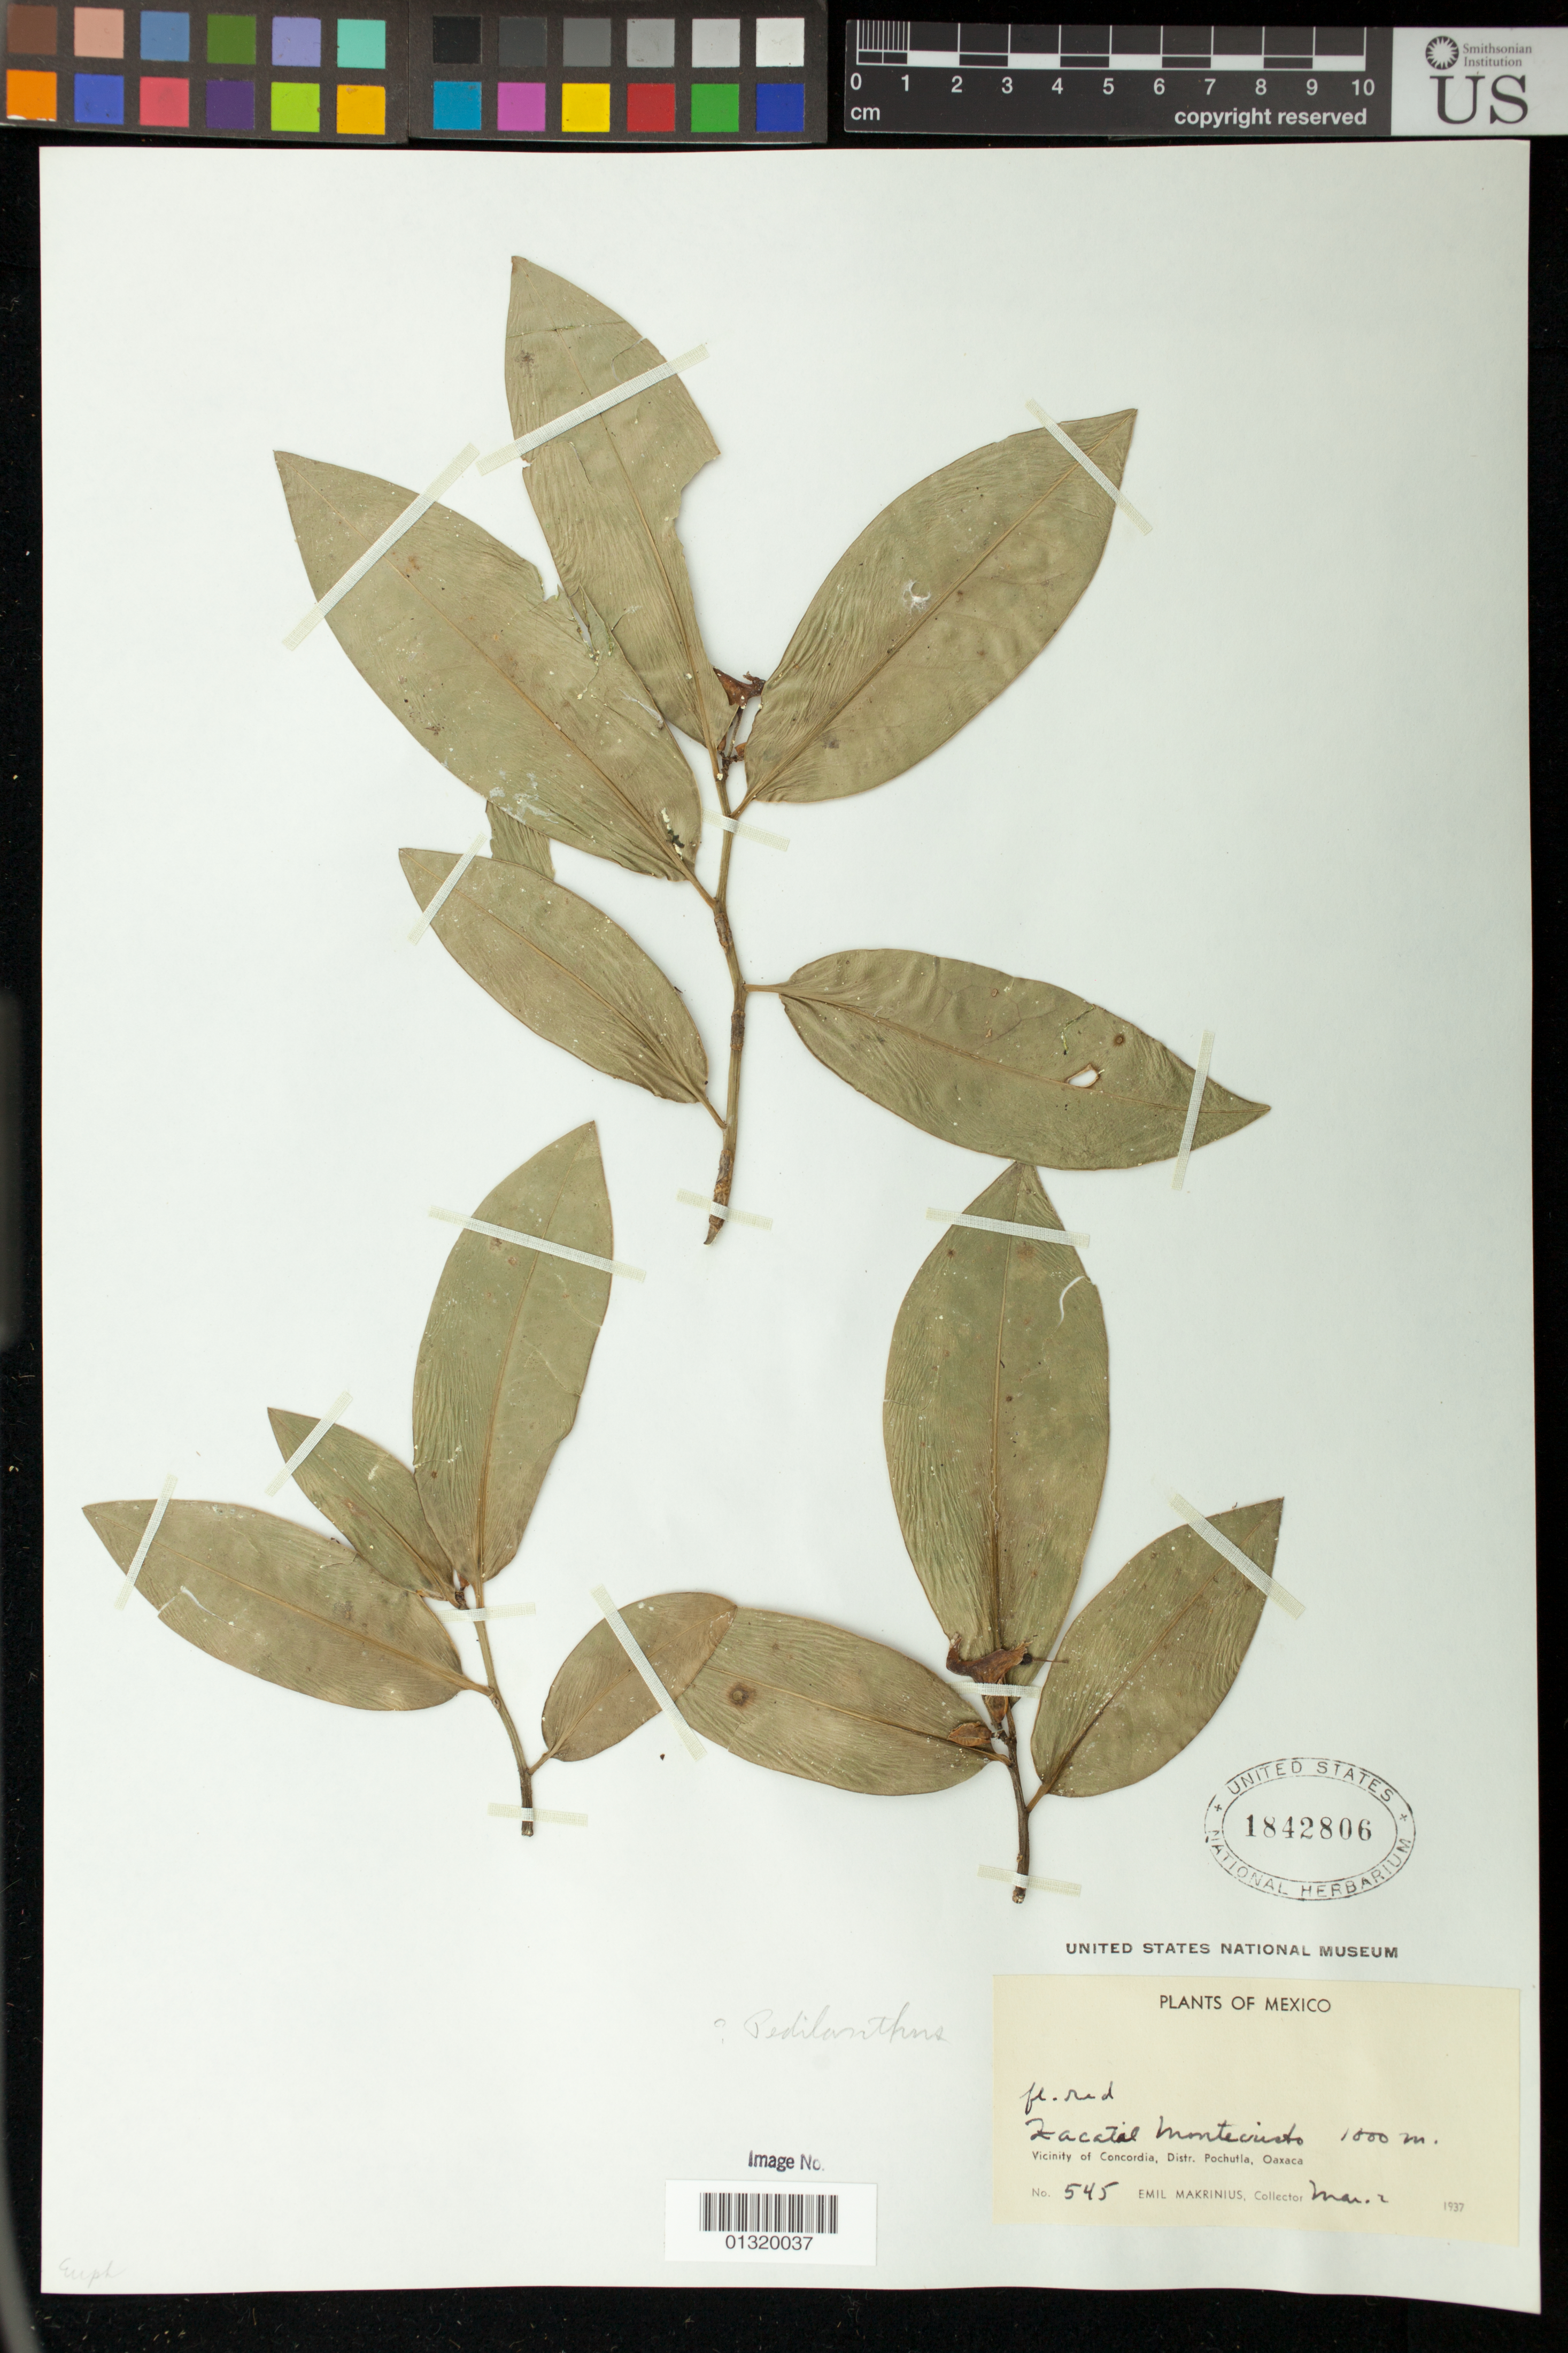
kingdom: Plantae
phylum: Tracheophyta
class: Magnoliopsida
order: Malpighiales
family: Euphorbiaceae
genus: Pedilanthus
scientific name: Pedilanthus sp.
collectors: E. Makrinius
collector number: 545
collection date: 1937-03-02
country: Mexico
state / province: Oaxaca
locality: Vicinity of Concordia, District of Pochutla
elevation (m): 1000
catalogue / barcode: US 1842806